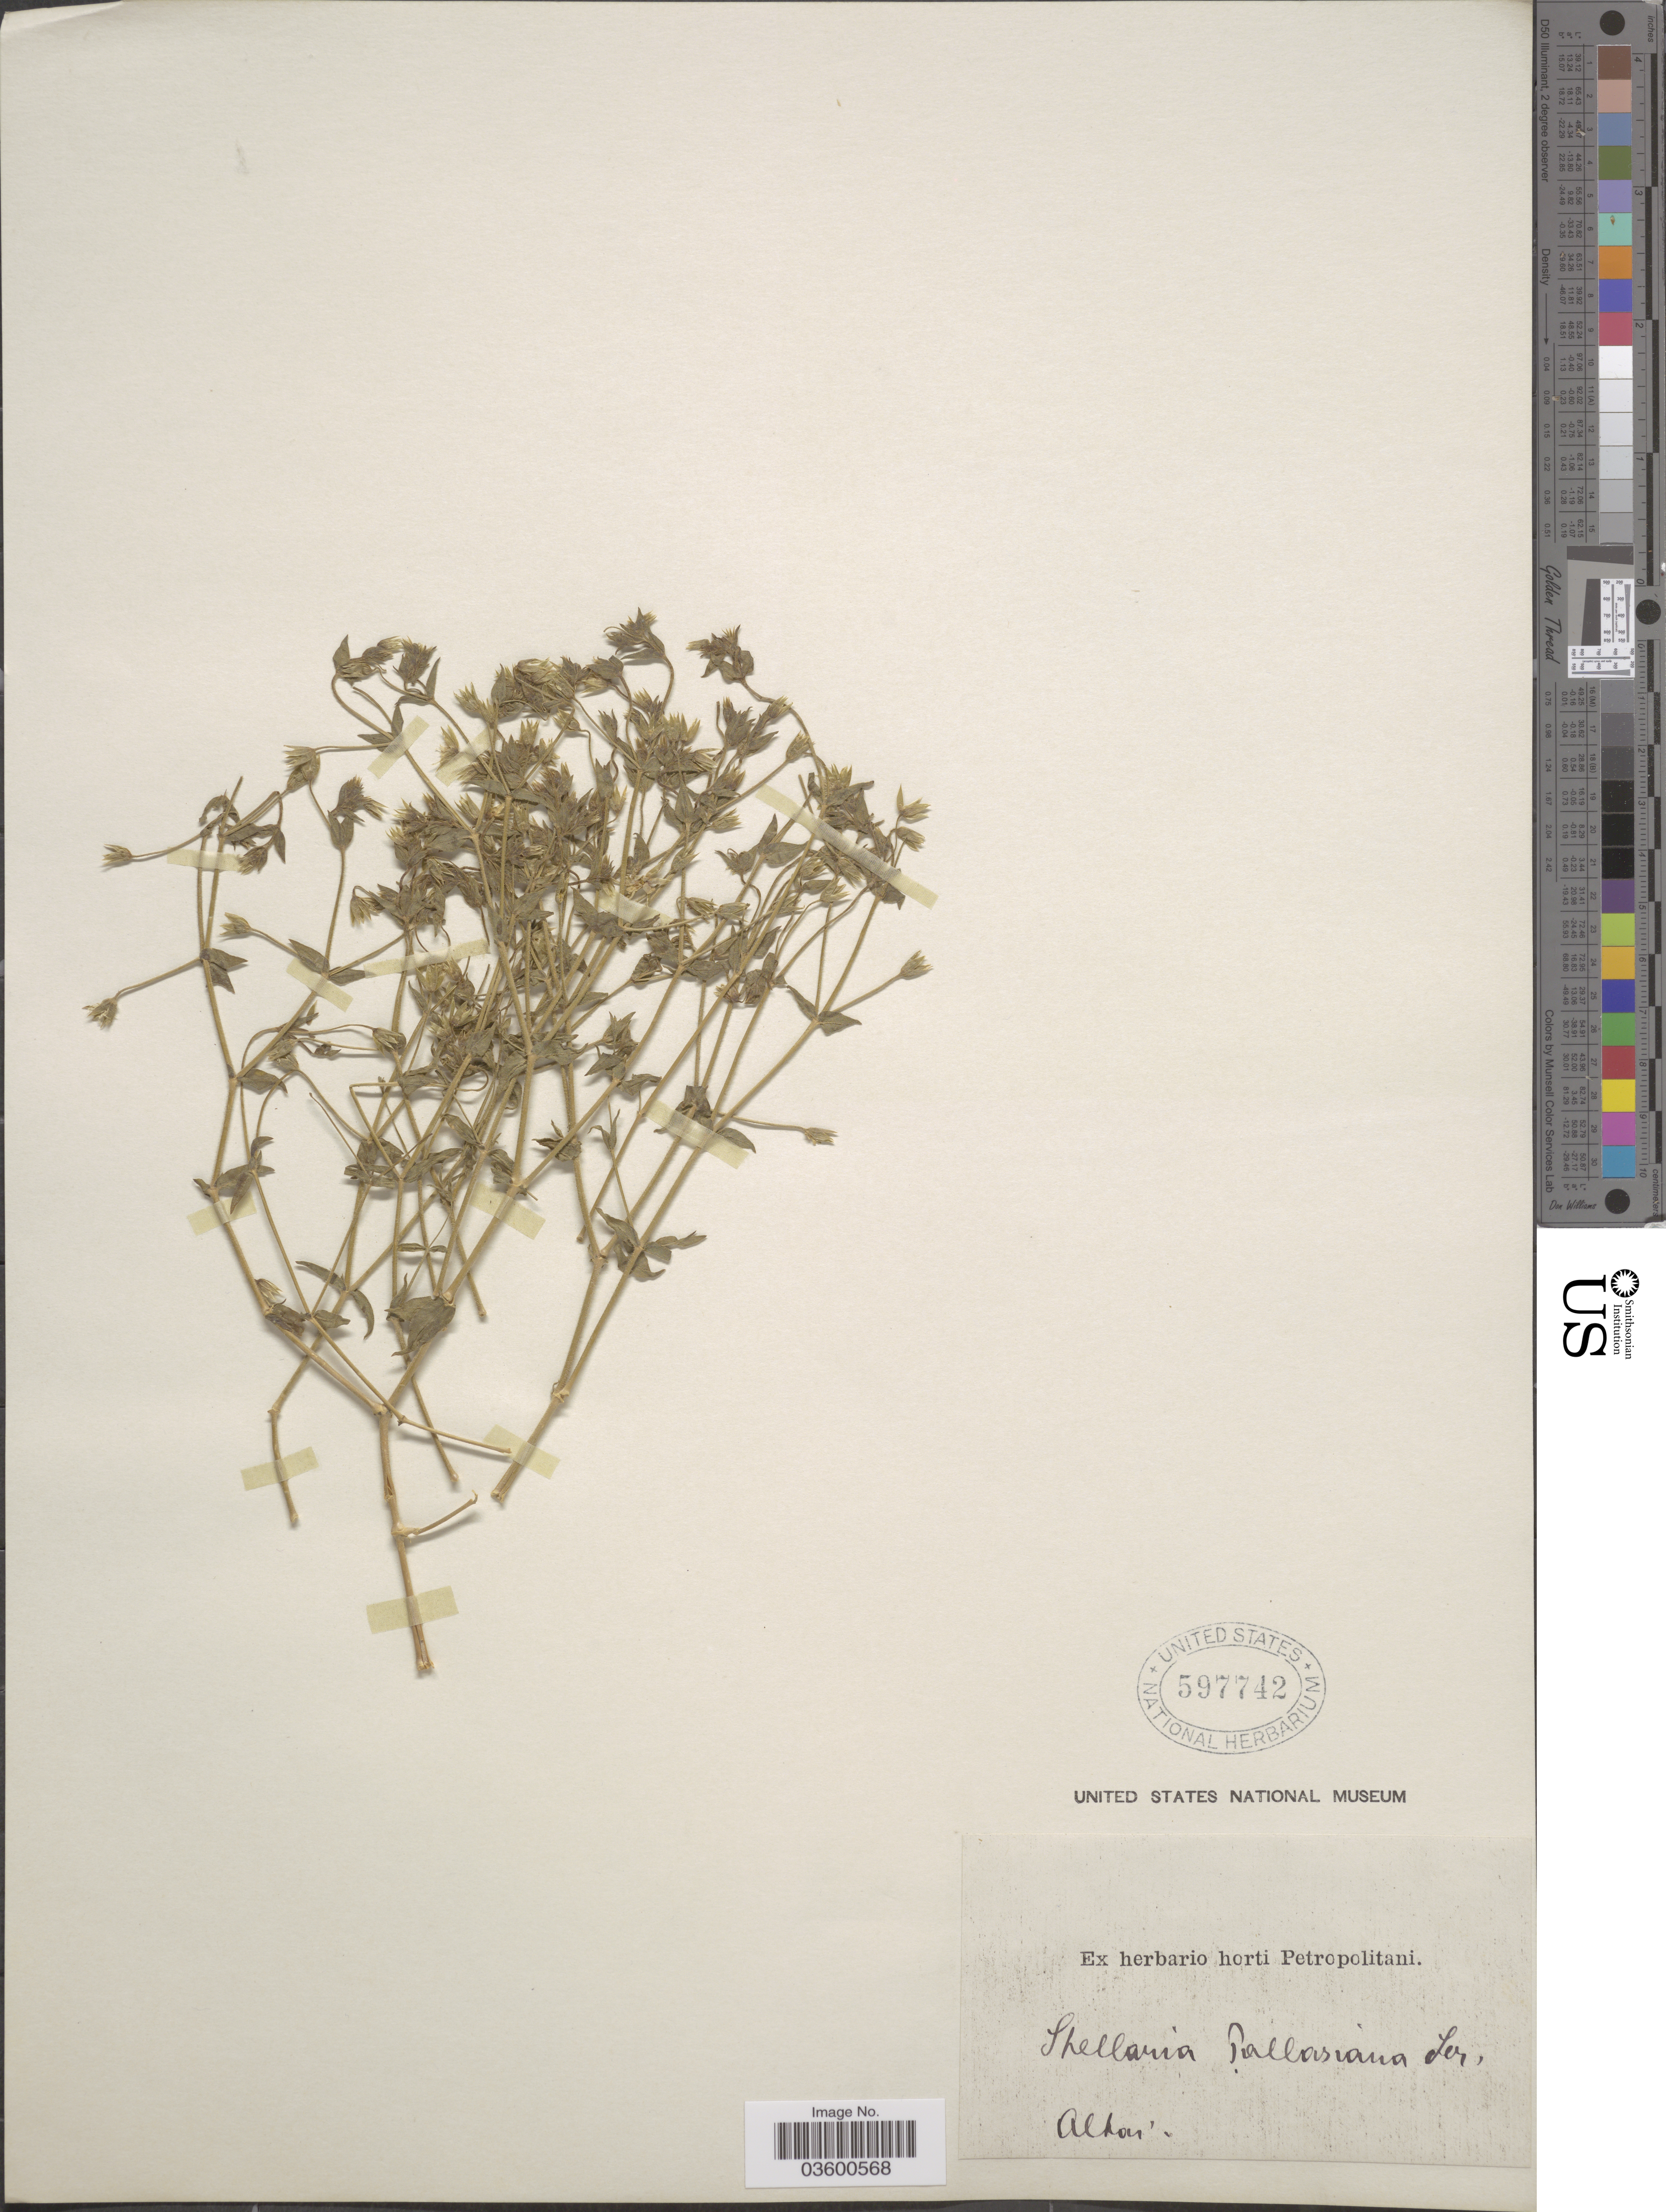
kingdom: Plantae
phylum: Tracheophyta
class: Magnoliopsida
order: Caryophyllales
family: Caryophyllaceae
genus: Stellaria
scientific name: Stellaria pallasiana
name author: Ser.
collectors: ex Herb. Horti Bot. Petropolitani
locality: Altai. [interpreted]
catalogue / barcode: US 597742